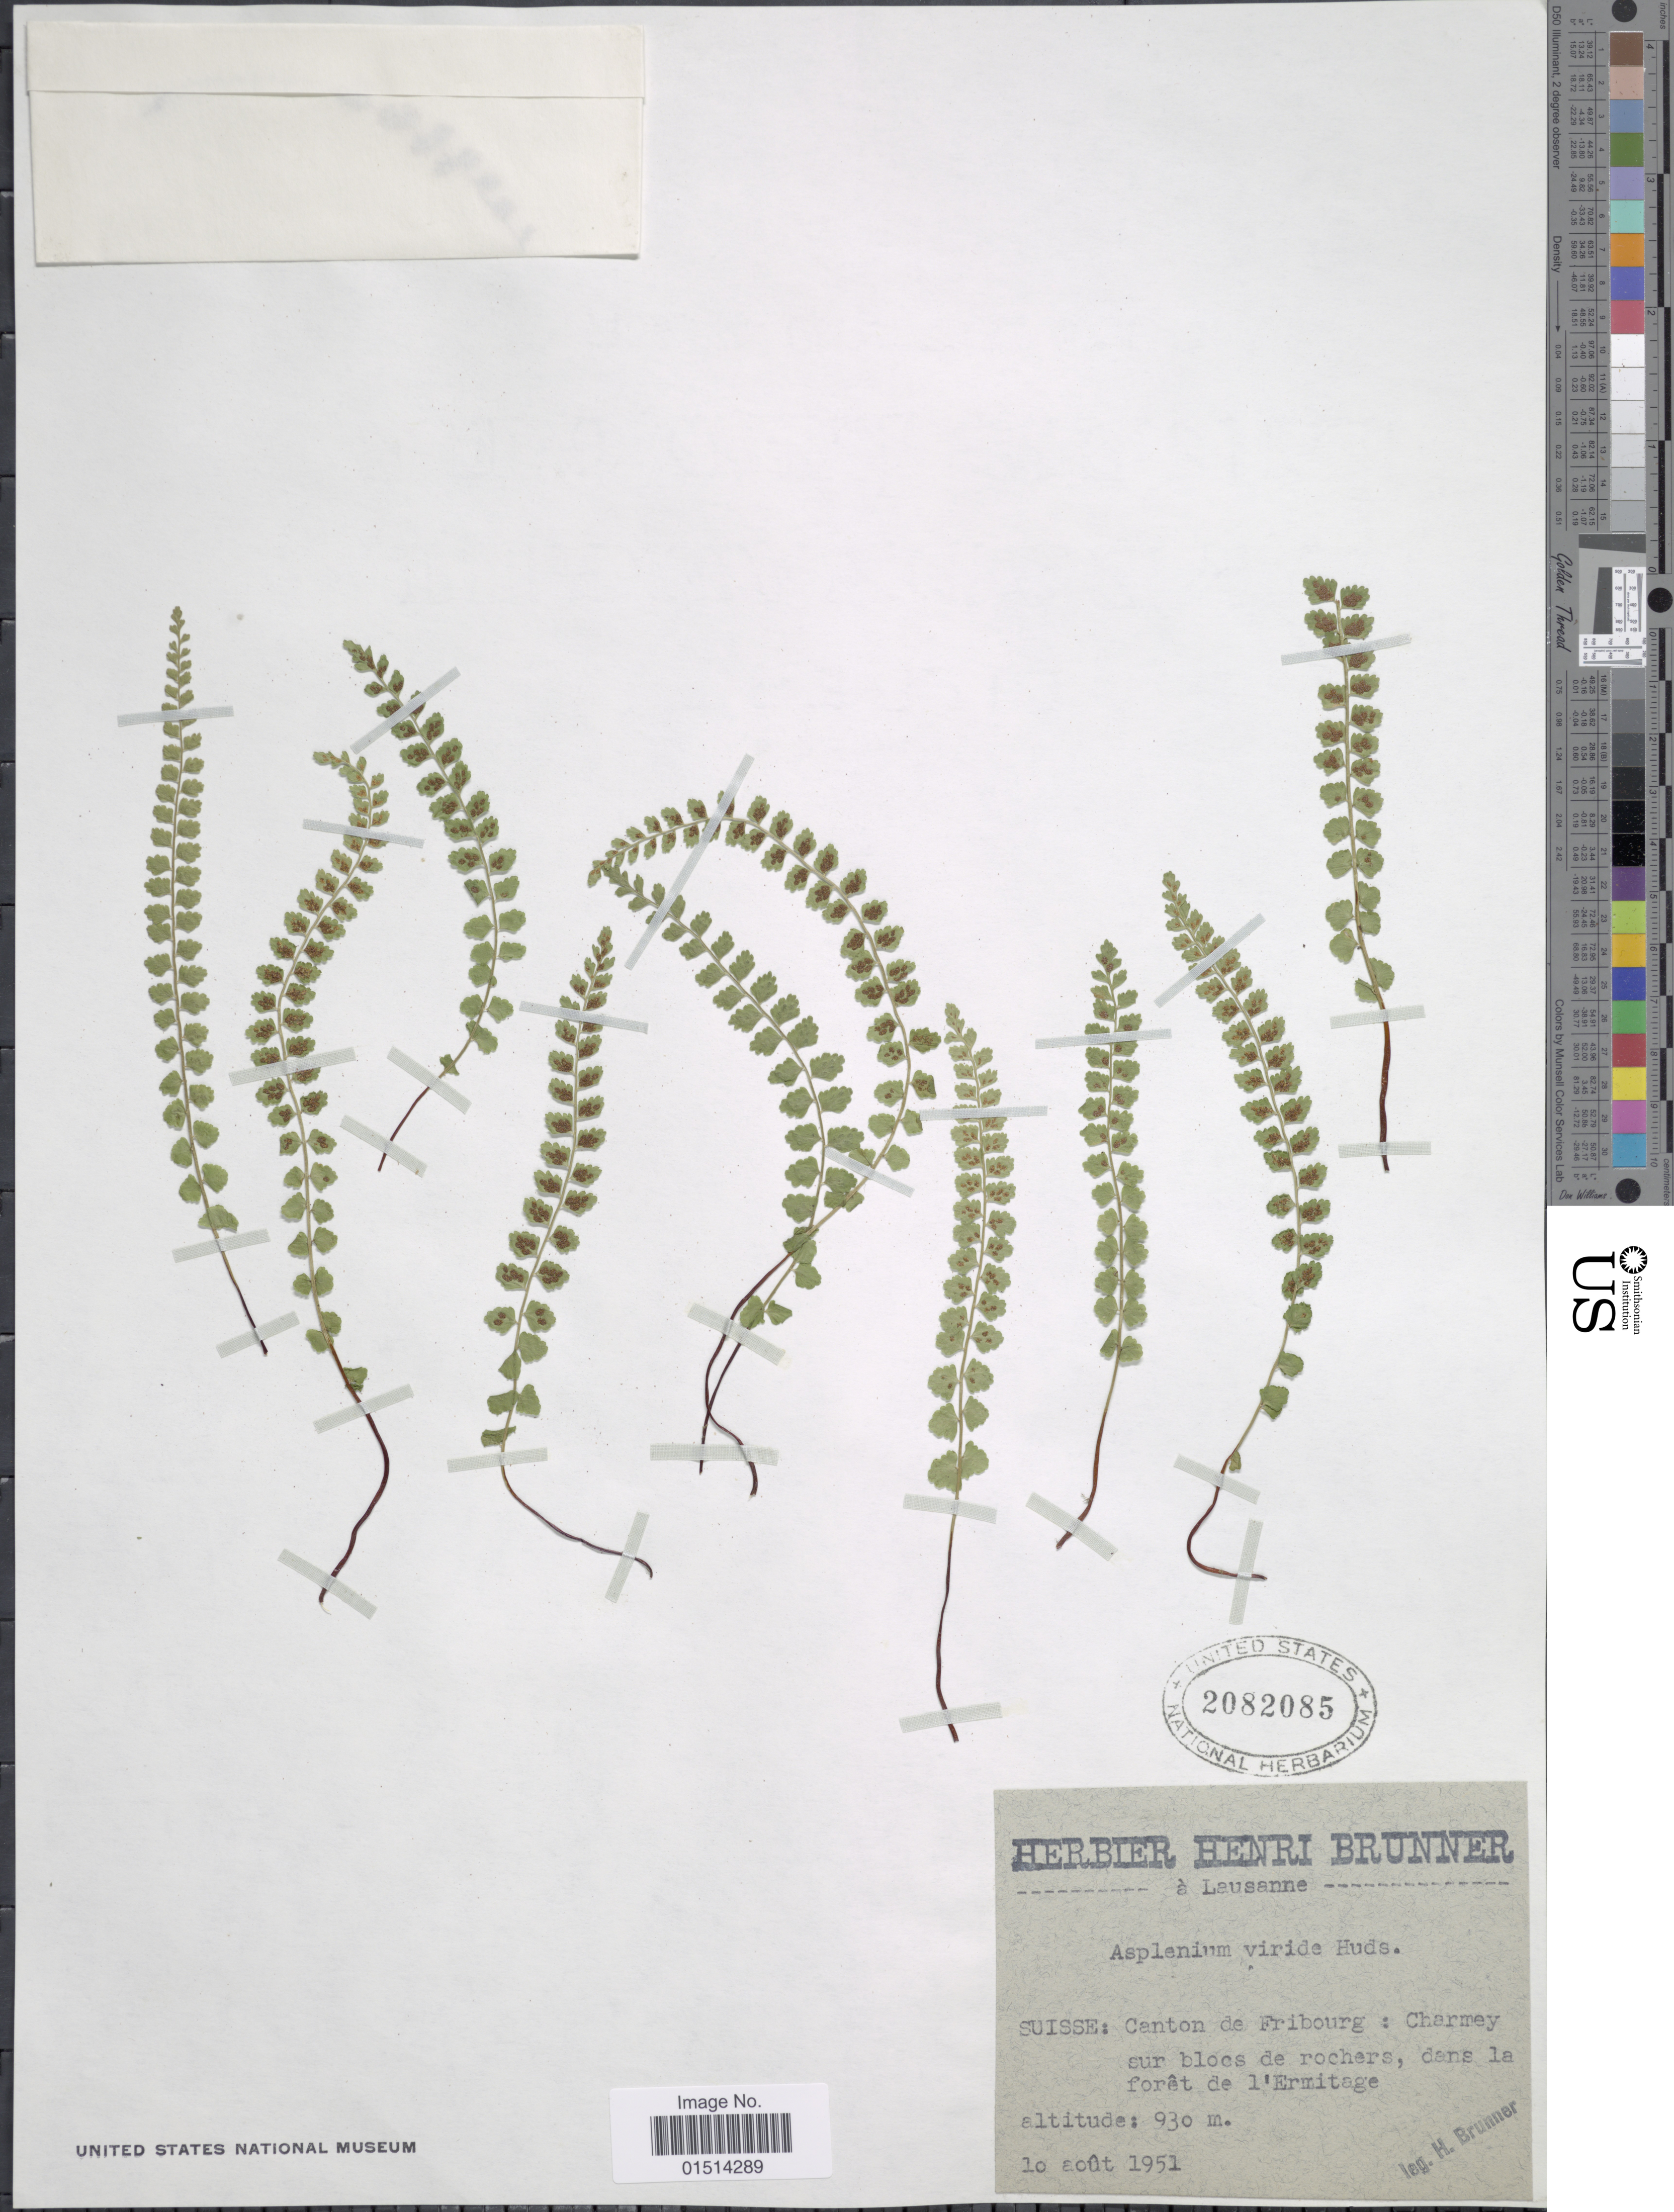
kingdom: Plantae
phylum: Tracheophyta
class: Polypodiopsida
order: Polypodiales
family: Aspleniaceae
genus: Asplenium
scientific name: Asplenium viride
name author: Huds.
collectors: H. Brunner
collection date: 1951-08-10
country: Switzerland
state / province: Fribourg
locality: Suisse: Canton de Fribourg: Charmey sur blocs de rochers, dans la foret de L'Ermitage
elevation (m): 930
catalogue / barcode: US 2082085